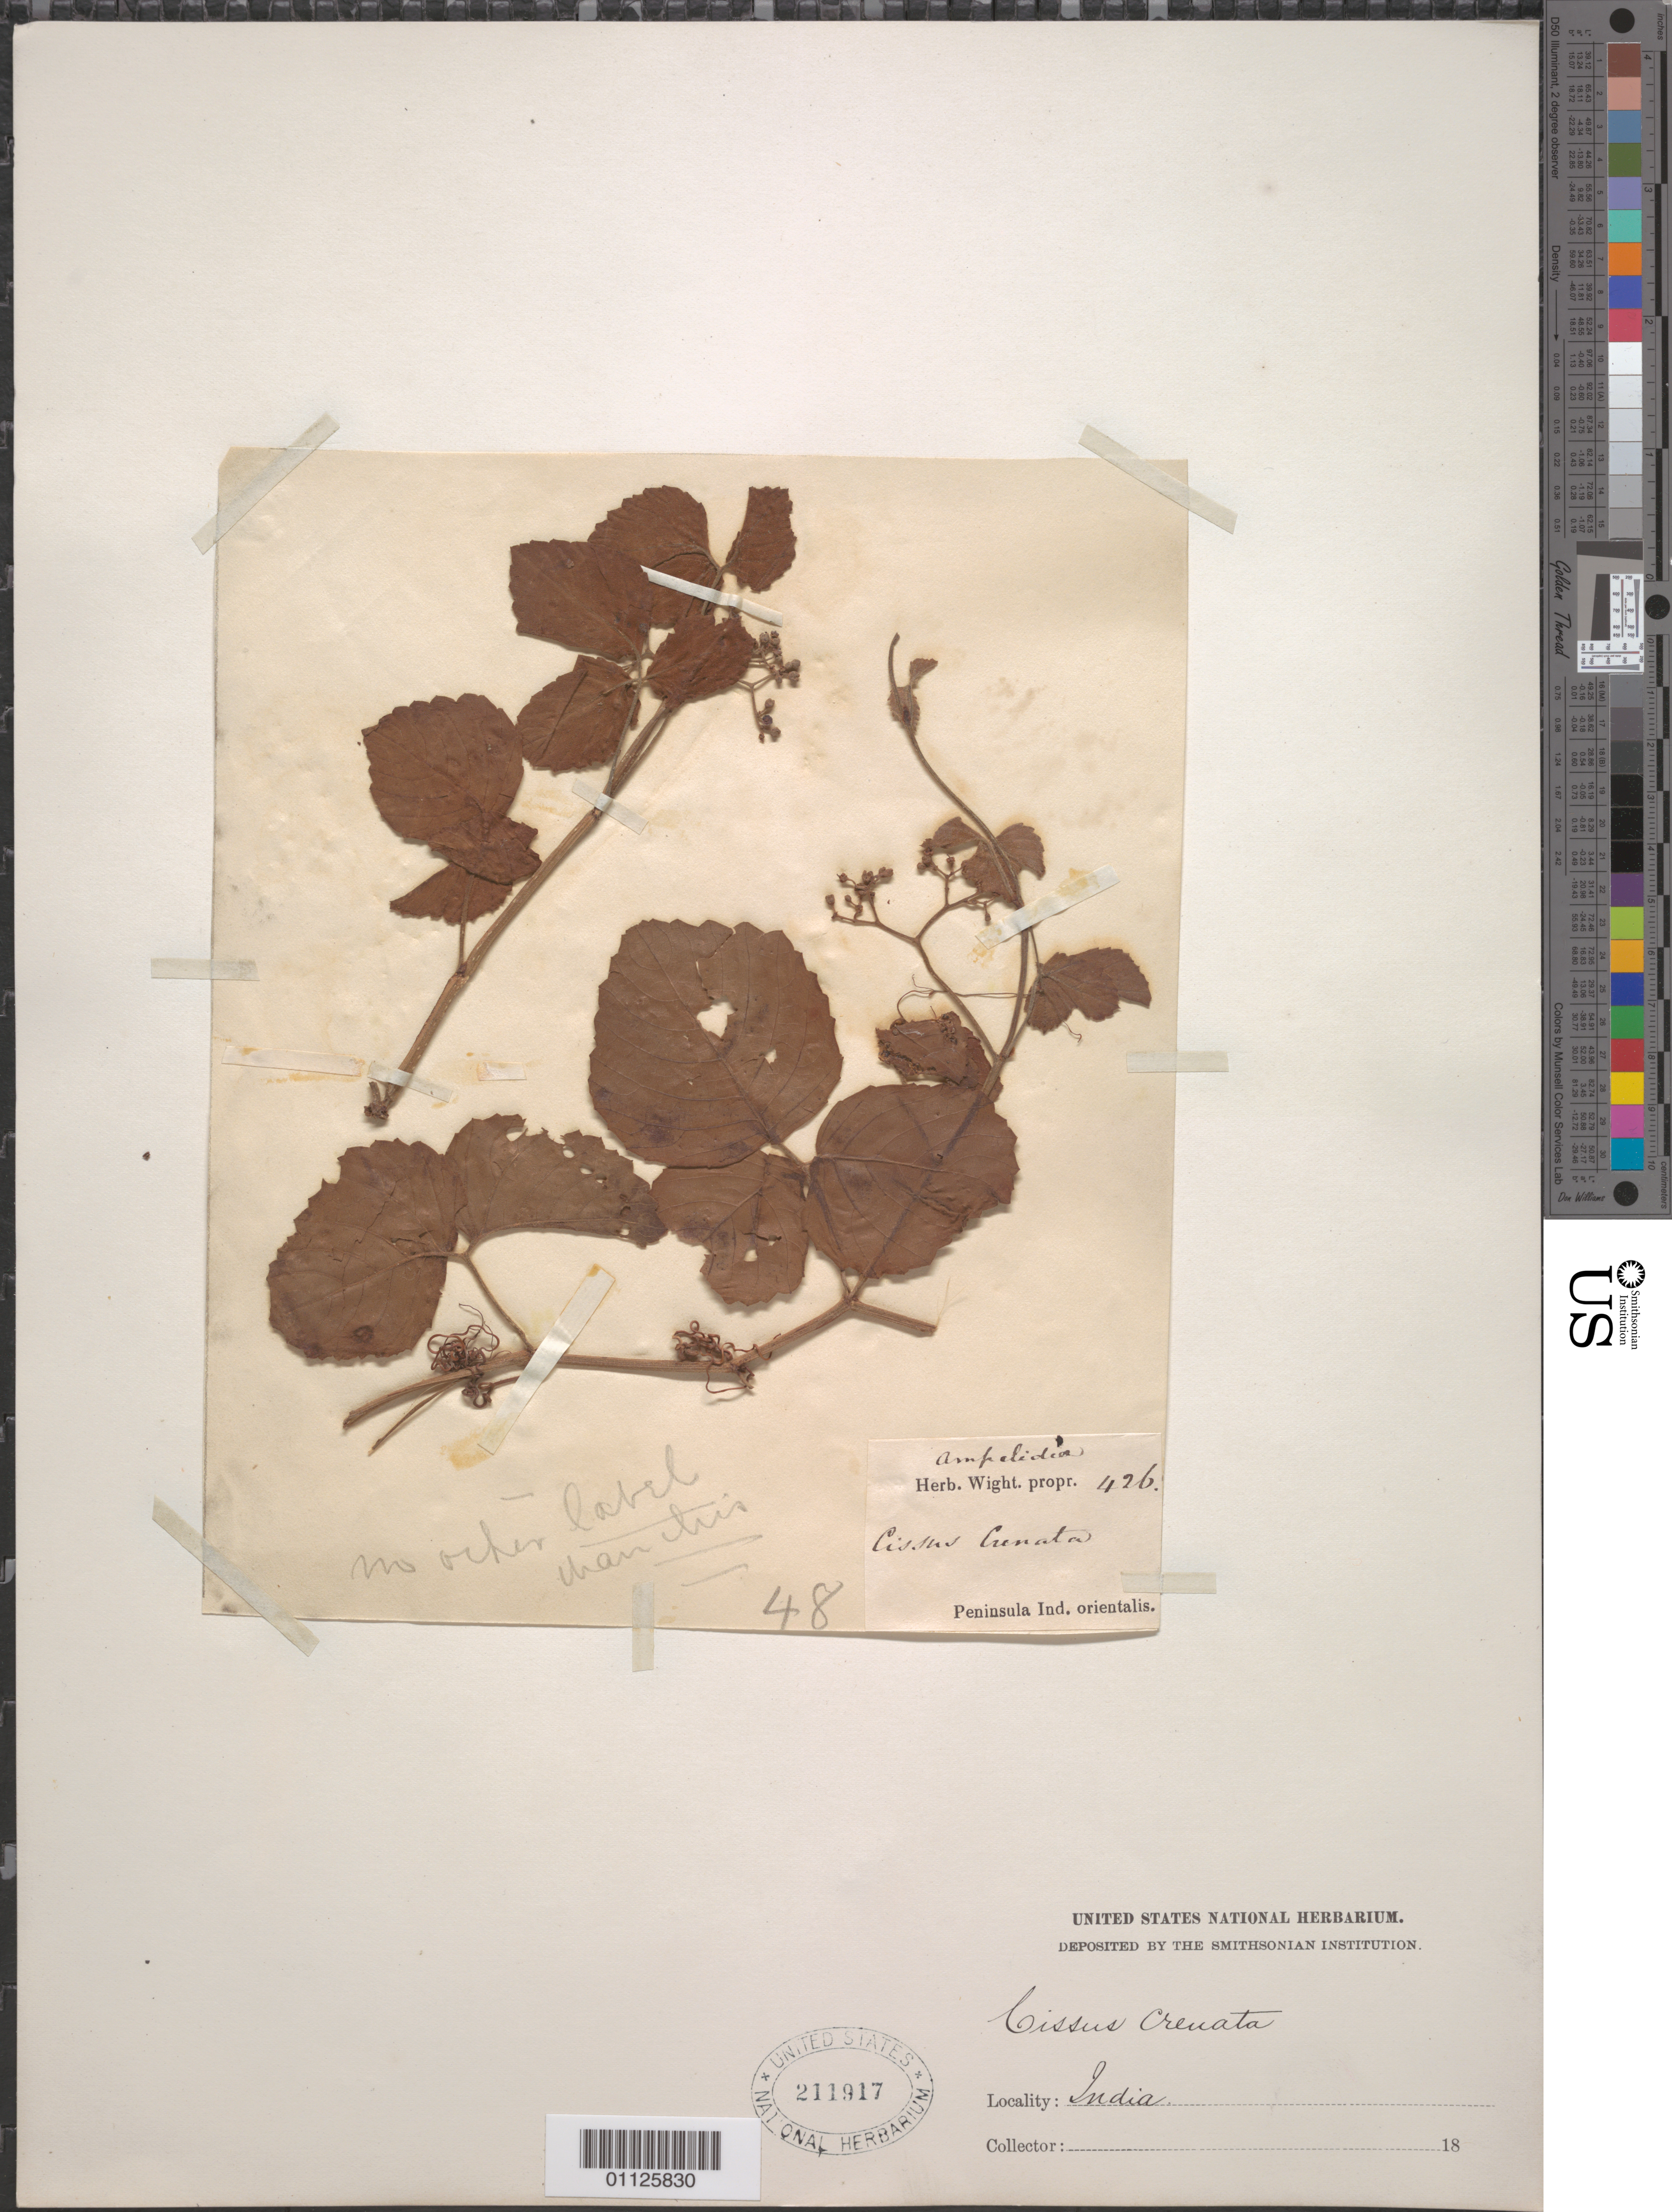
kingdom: Plantae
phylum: Tracheophyta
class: Magnoliopsida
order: Vitales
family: Vitaceae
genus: Cissus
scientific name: Cissus crenata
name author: Blume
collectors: W. Wight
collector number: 426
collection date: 1885/1899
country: India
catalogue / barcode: US 211917